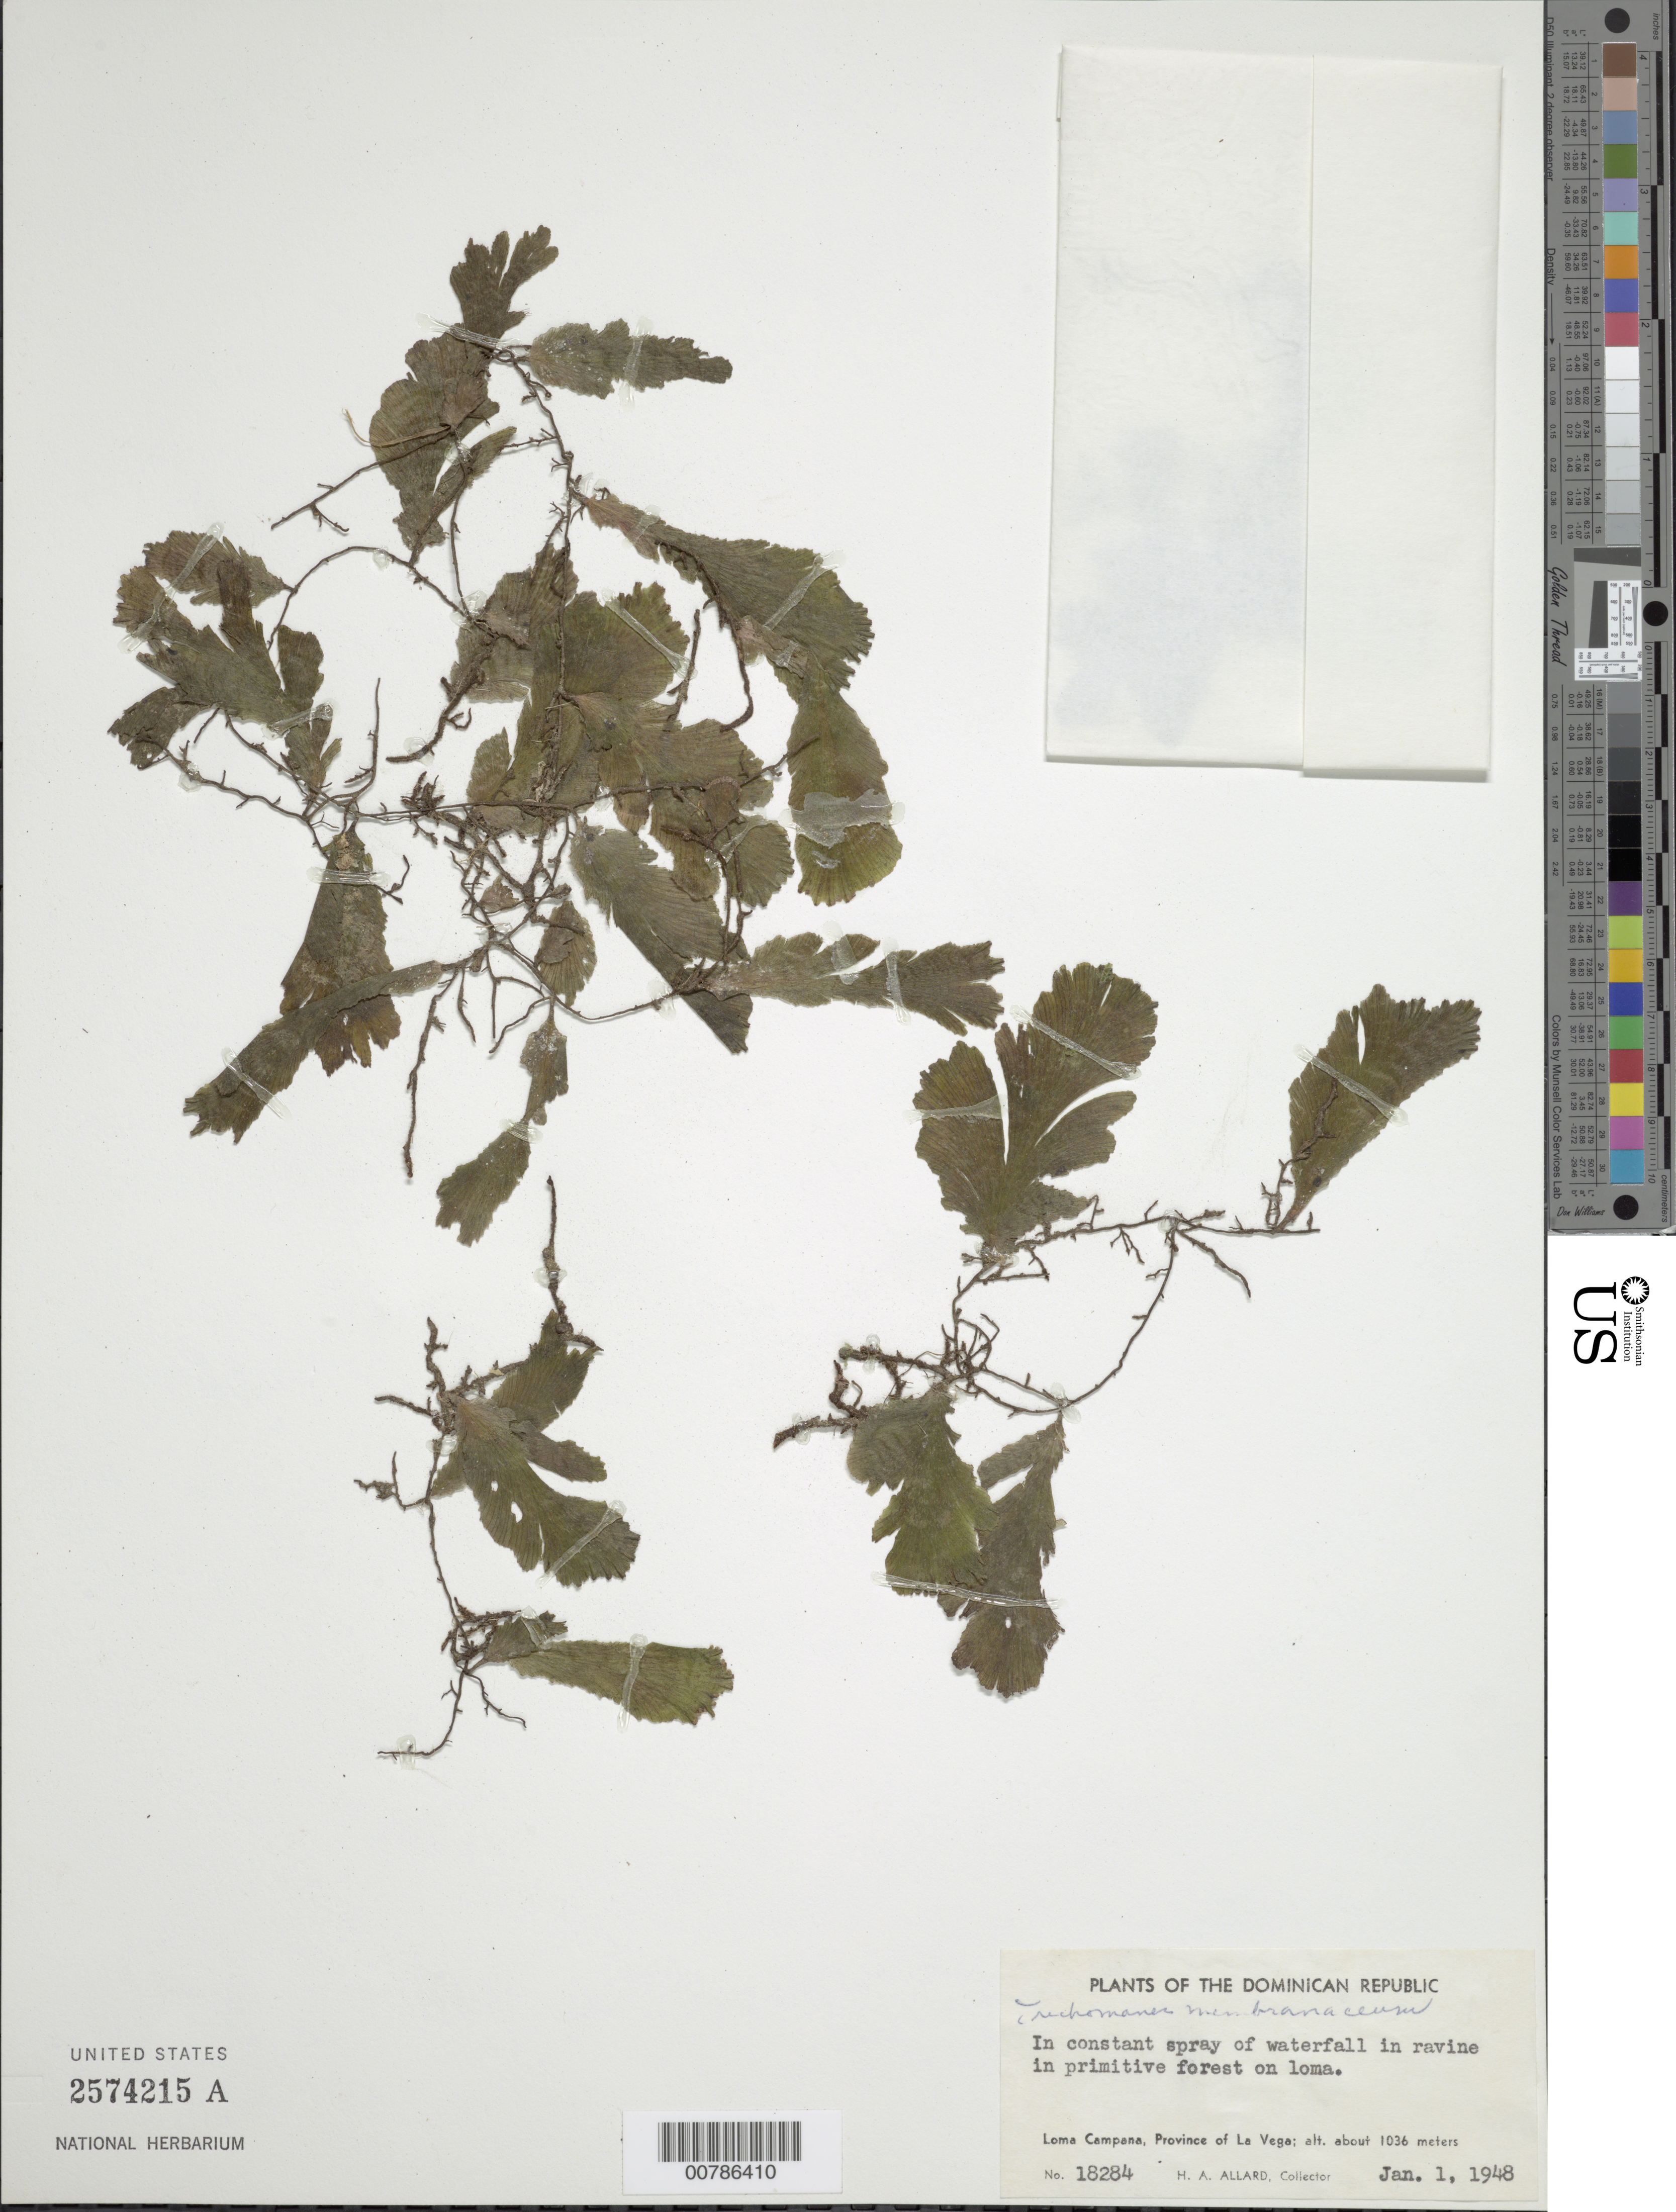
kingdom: Plantae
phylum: Tracheophyta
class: Polypodiopsida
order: Hymenophyllales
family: Hymenophyllaceae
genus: Didymoglossum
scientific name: Didymoglossum membranaceum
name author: (L.) Vareschi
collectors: H. A. Allard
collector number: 18284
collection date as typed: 01 Jan 1948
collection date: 1948-01-01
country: Dominican Republic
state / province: La Vega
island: Hispaniola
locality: Loma Campana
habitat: In constant spray of waterfall in ravine in primitive forest on loma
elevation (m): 1036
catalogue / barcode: US 2574215A